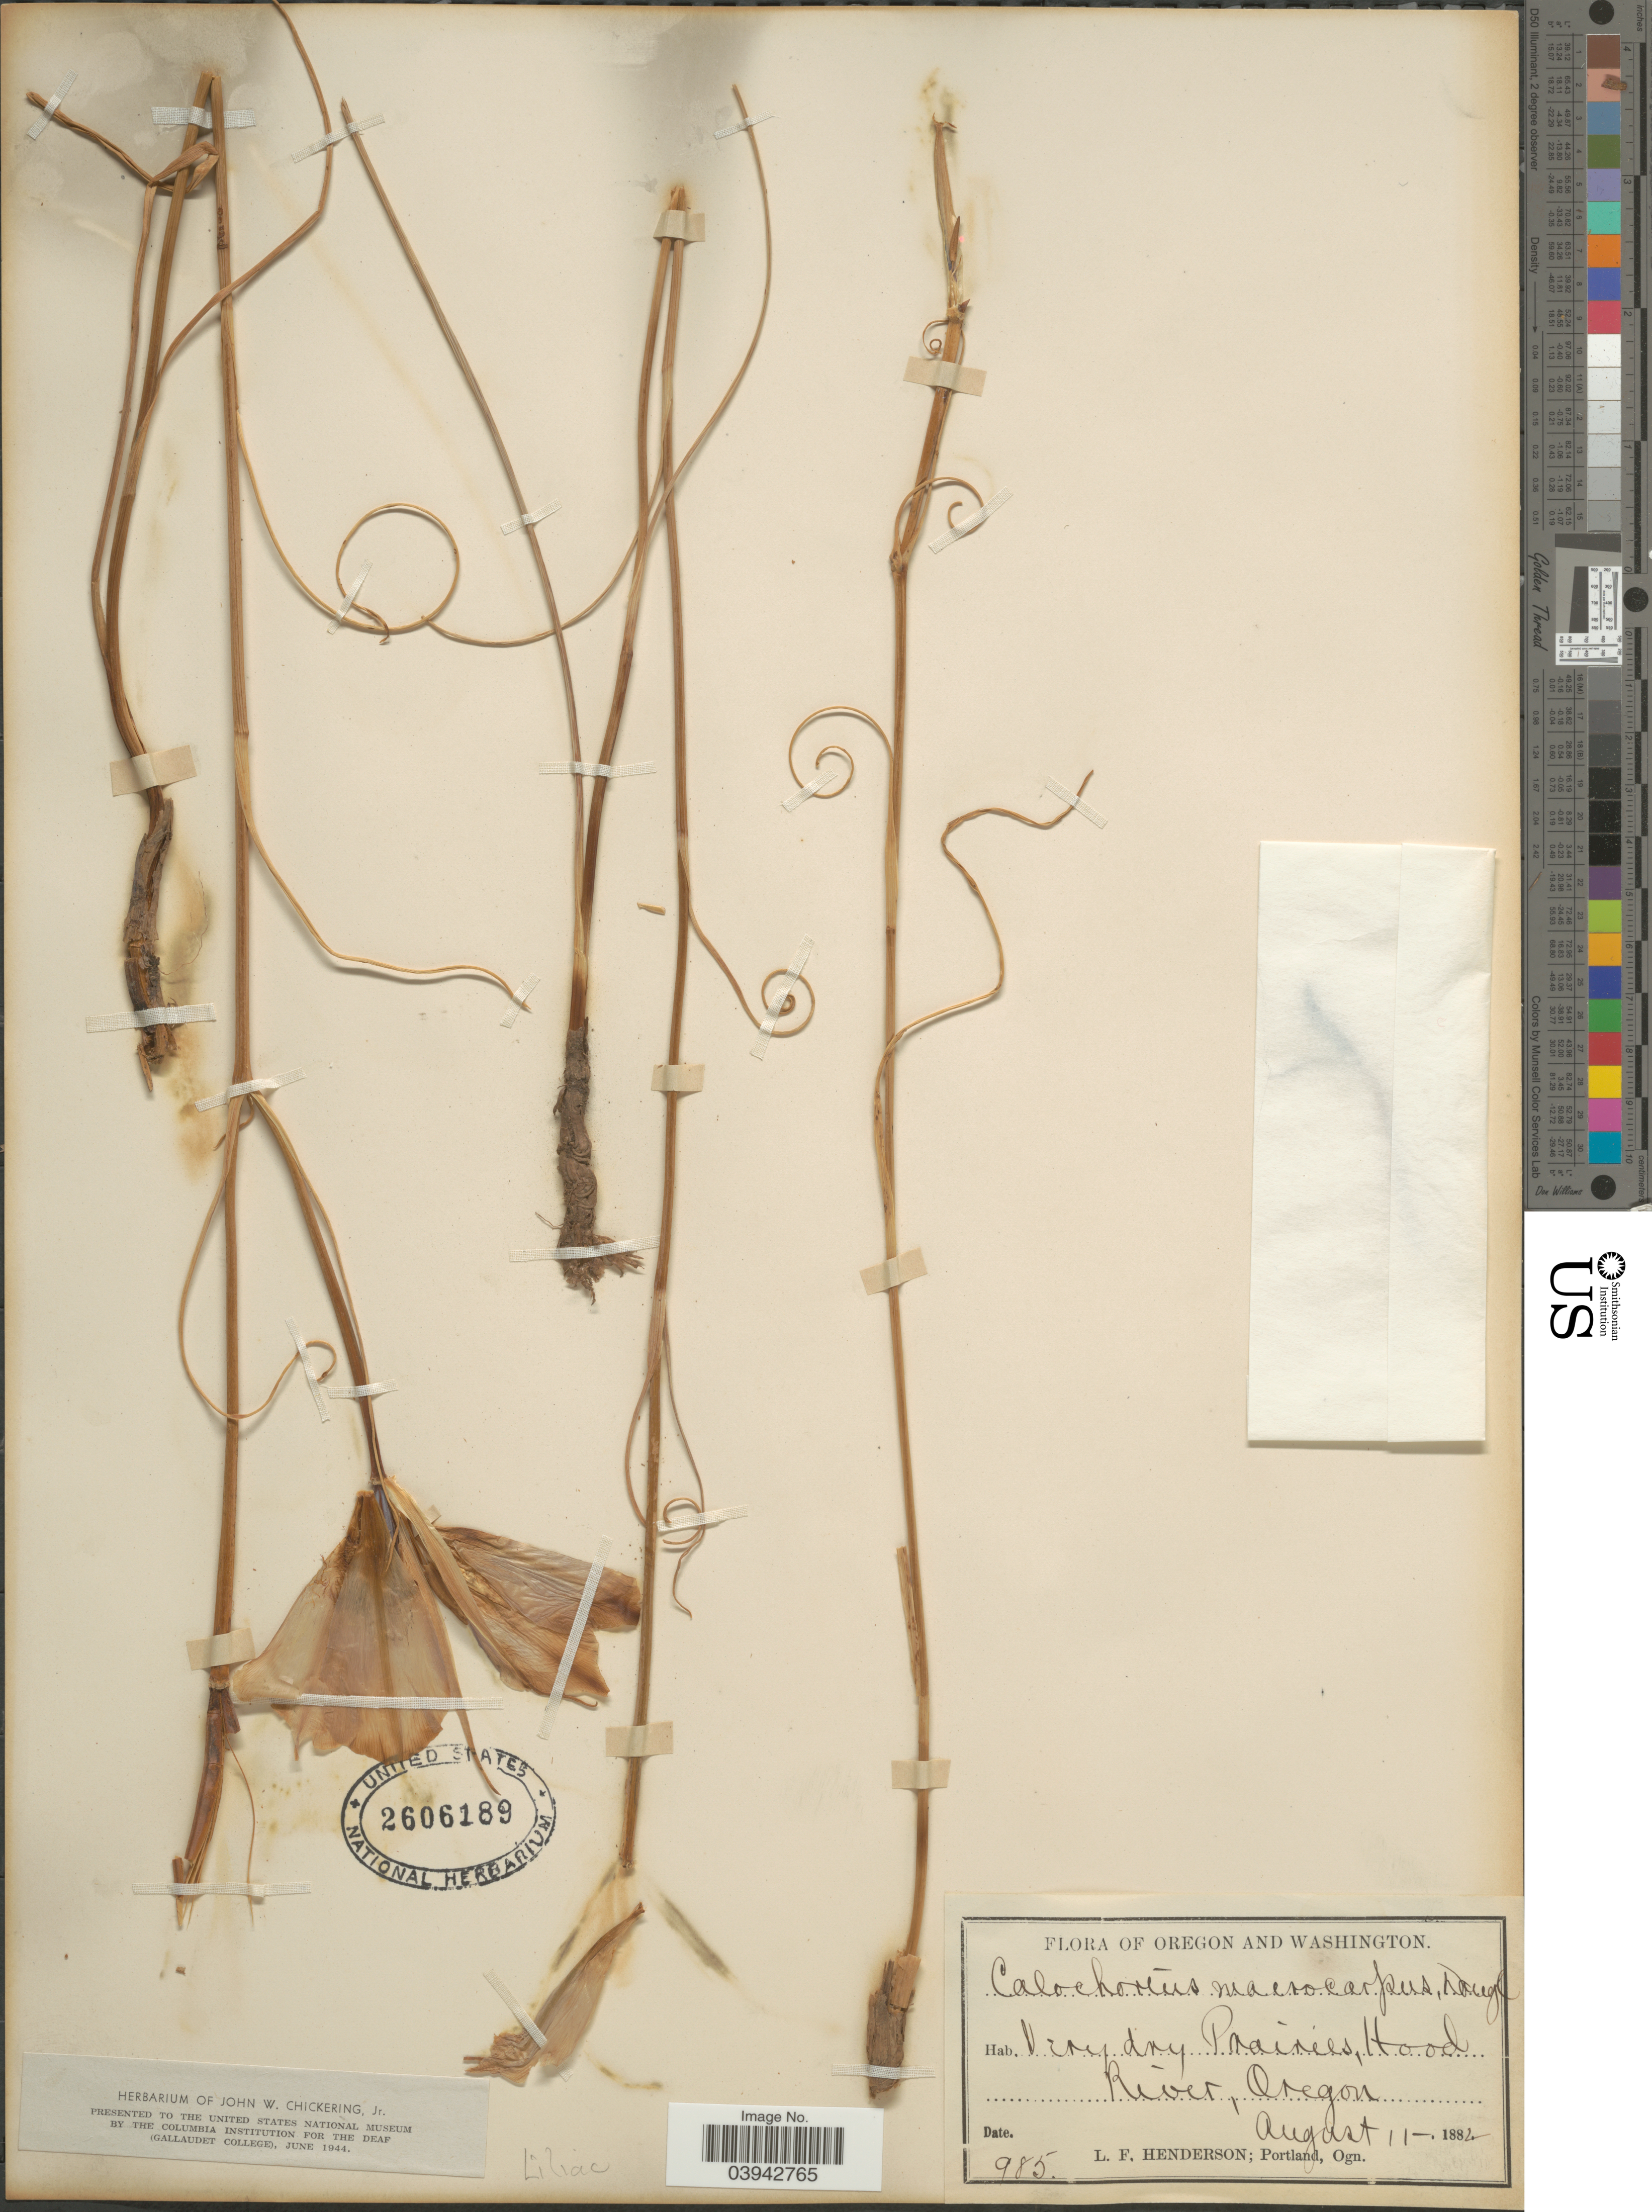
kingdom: Plantae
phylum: Tracheophyta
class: Liliopsida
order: Liliales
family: Liliaceae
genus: Calochortus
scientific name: Calochortus macrocarpus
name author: Douglas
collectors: L. Henderson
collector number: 985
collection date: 1882-08-11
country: United States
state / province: Oregon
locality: Hood River.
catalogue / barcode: US 2606189